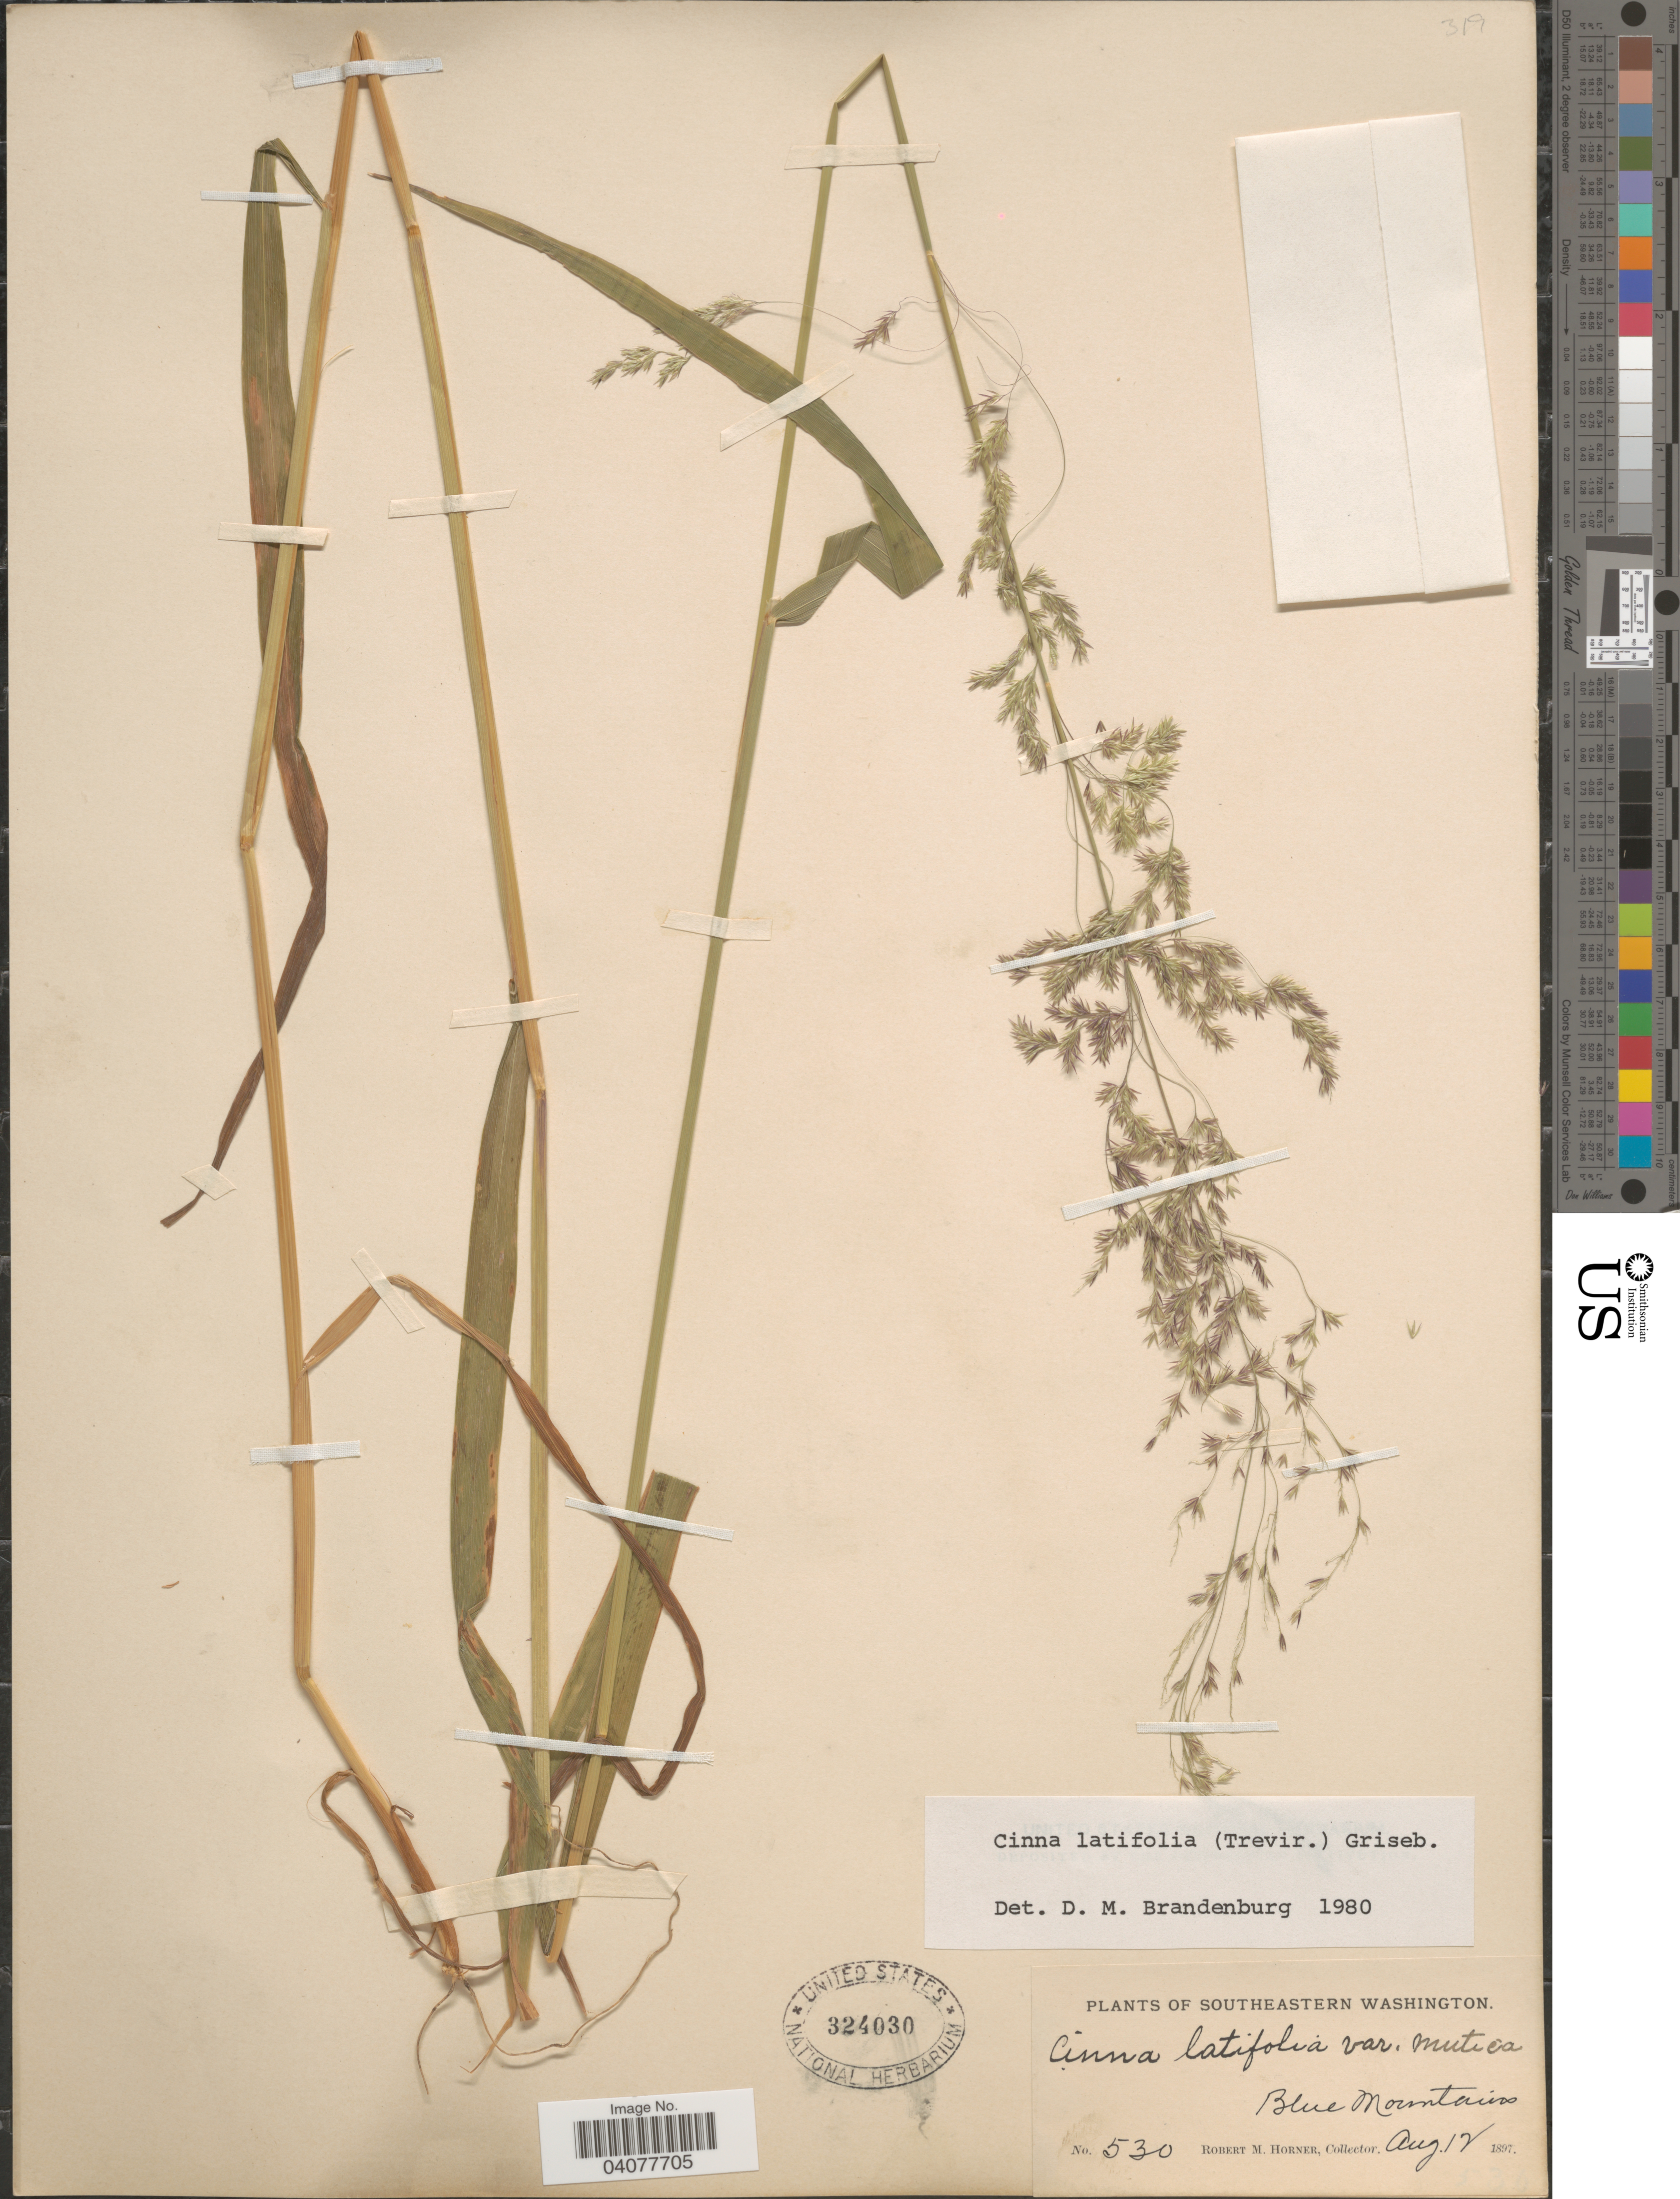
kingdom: Plantae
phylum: Tracheophyta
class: Liliopsida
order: Poales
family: Poaceae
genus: Cinna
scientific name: Cinna latifolia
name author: (Trevir. ex Goeppert) Griseb.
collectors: R. Horner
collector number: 530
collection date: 1897-08-12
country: United States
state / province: Washington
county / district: Clallam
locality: Southeastern Washington. Blue Mountains.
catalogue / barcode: US 324030